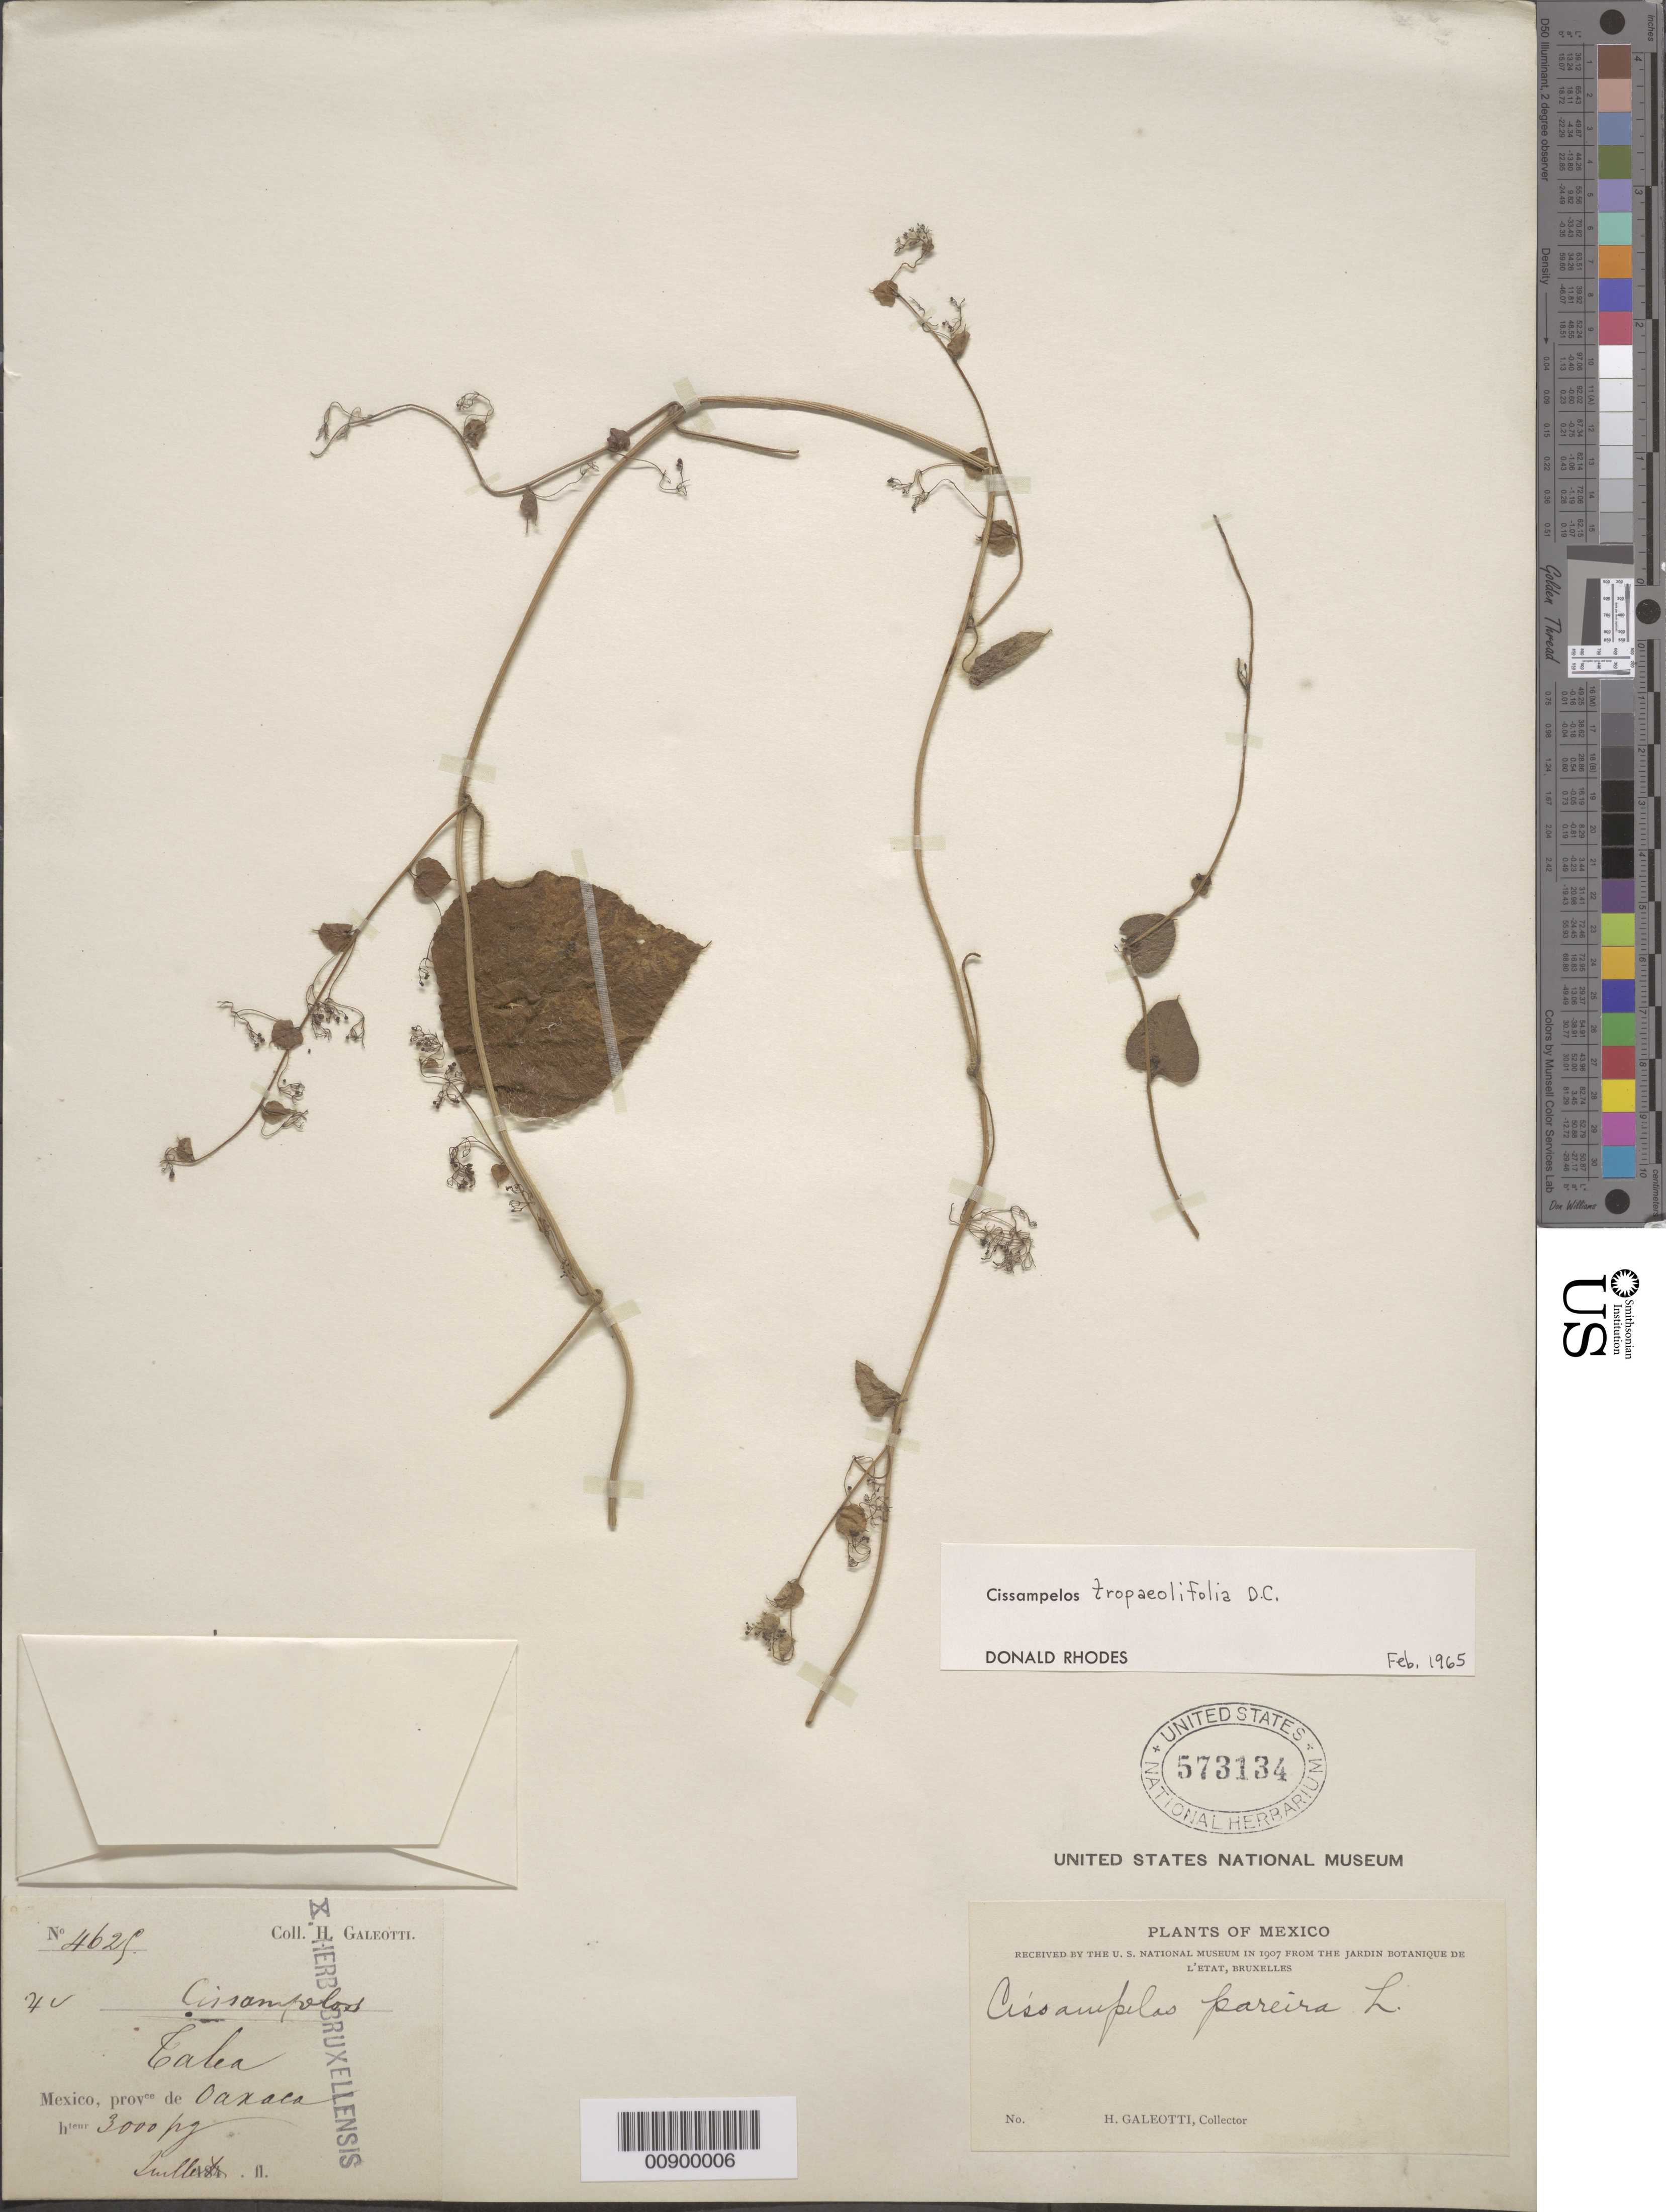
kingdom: Plantae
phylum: Tracheophyta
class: Magnoliopsida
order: Ranunculales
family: Menispermaceae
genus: Cissampelos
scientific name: Cissampelos tropaeolifolia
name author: DC.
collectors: H. G. Galeotti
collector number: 4629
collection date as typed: Jul 184-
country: Mexico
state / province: Oaxaca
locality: Talea, Oaxaca.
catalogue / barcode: US 573134